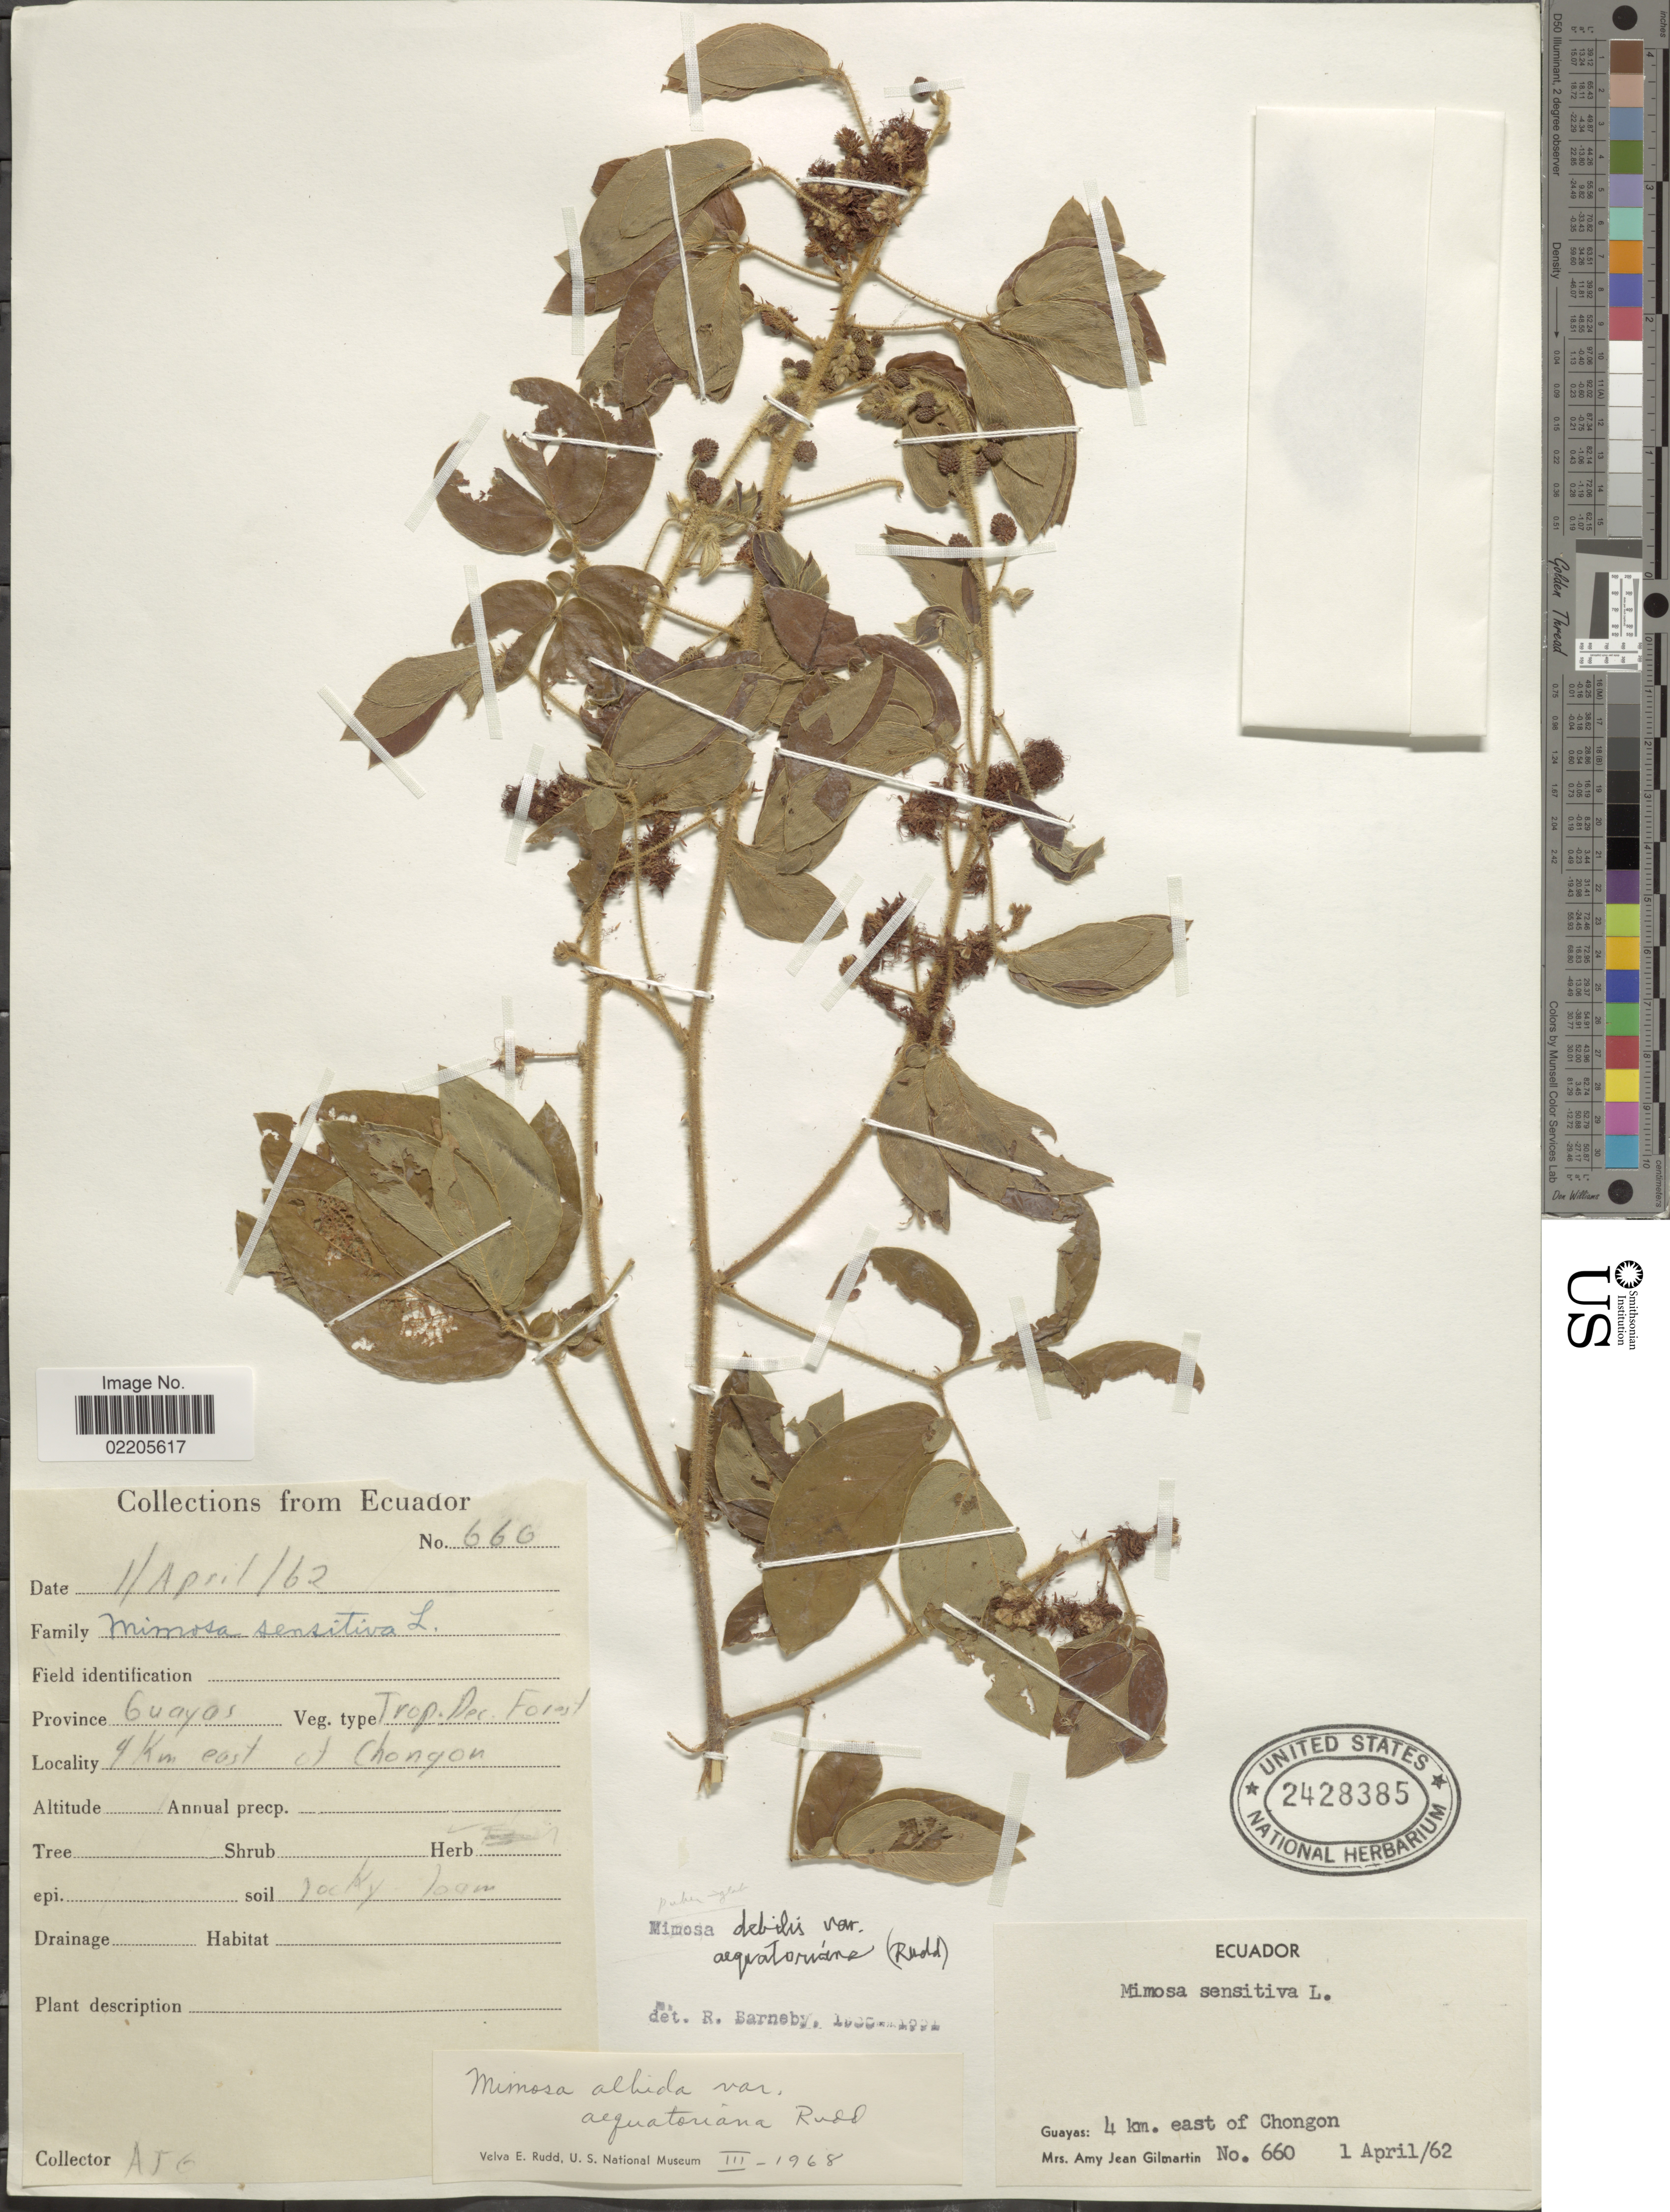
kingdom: Plantae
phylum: Tracheophyta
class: Magnoliopsida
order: Fabales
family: Fabaceae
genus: Mimosa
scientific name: Mimosa debilis var. aequatoriana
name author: (Rudd) Barneby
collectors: A. J. Gilmartin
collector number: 660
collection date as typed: Transcribed d/m/y: 1/4/62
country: Ecuador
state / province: Guayas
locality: Prov. Guayas: 4 km. east of Chongon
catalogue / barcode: US 2428385